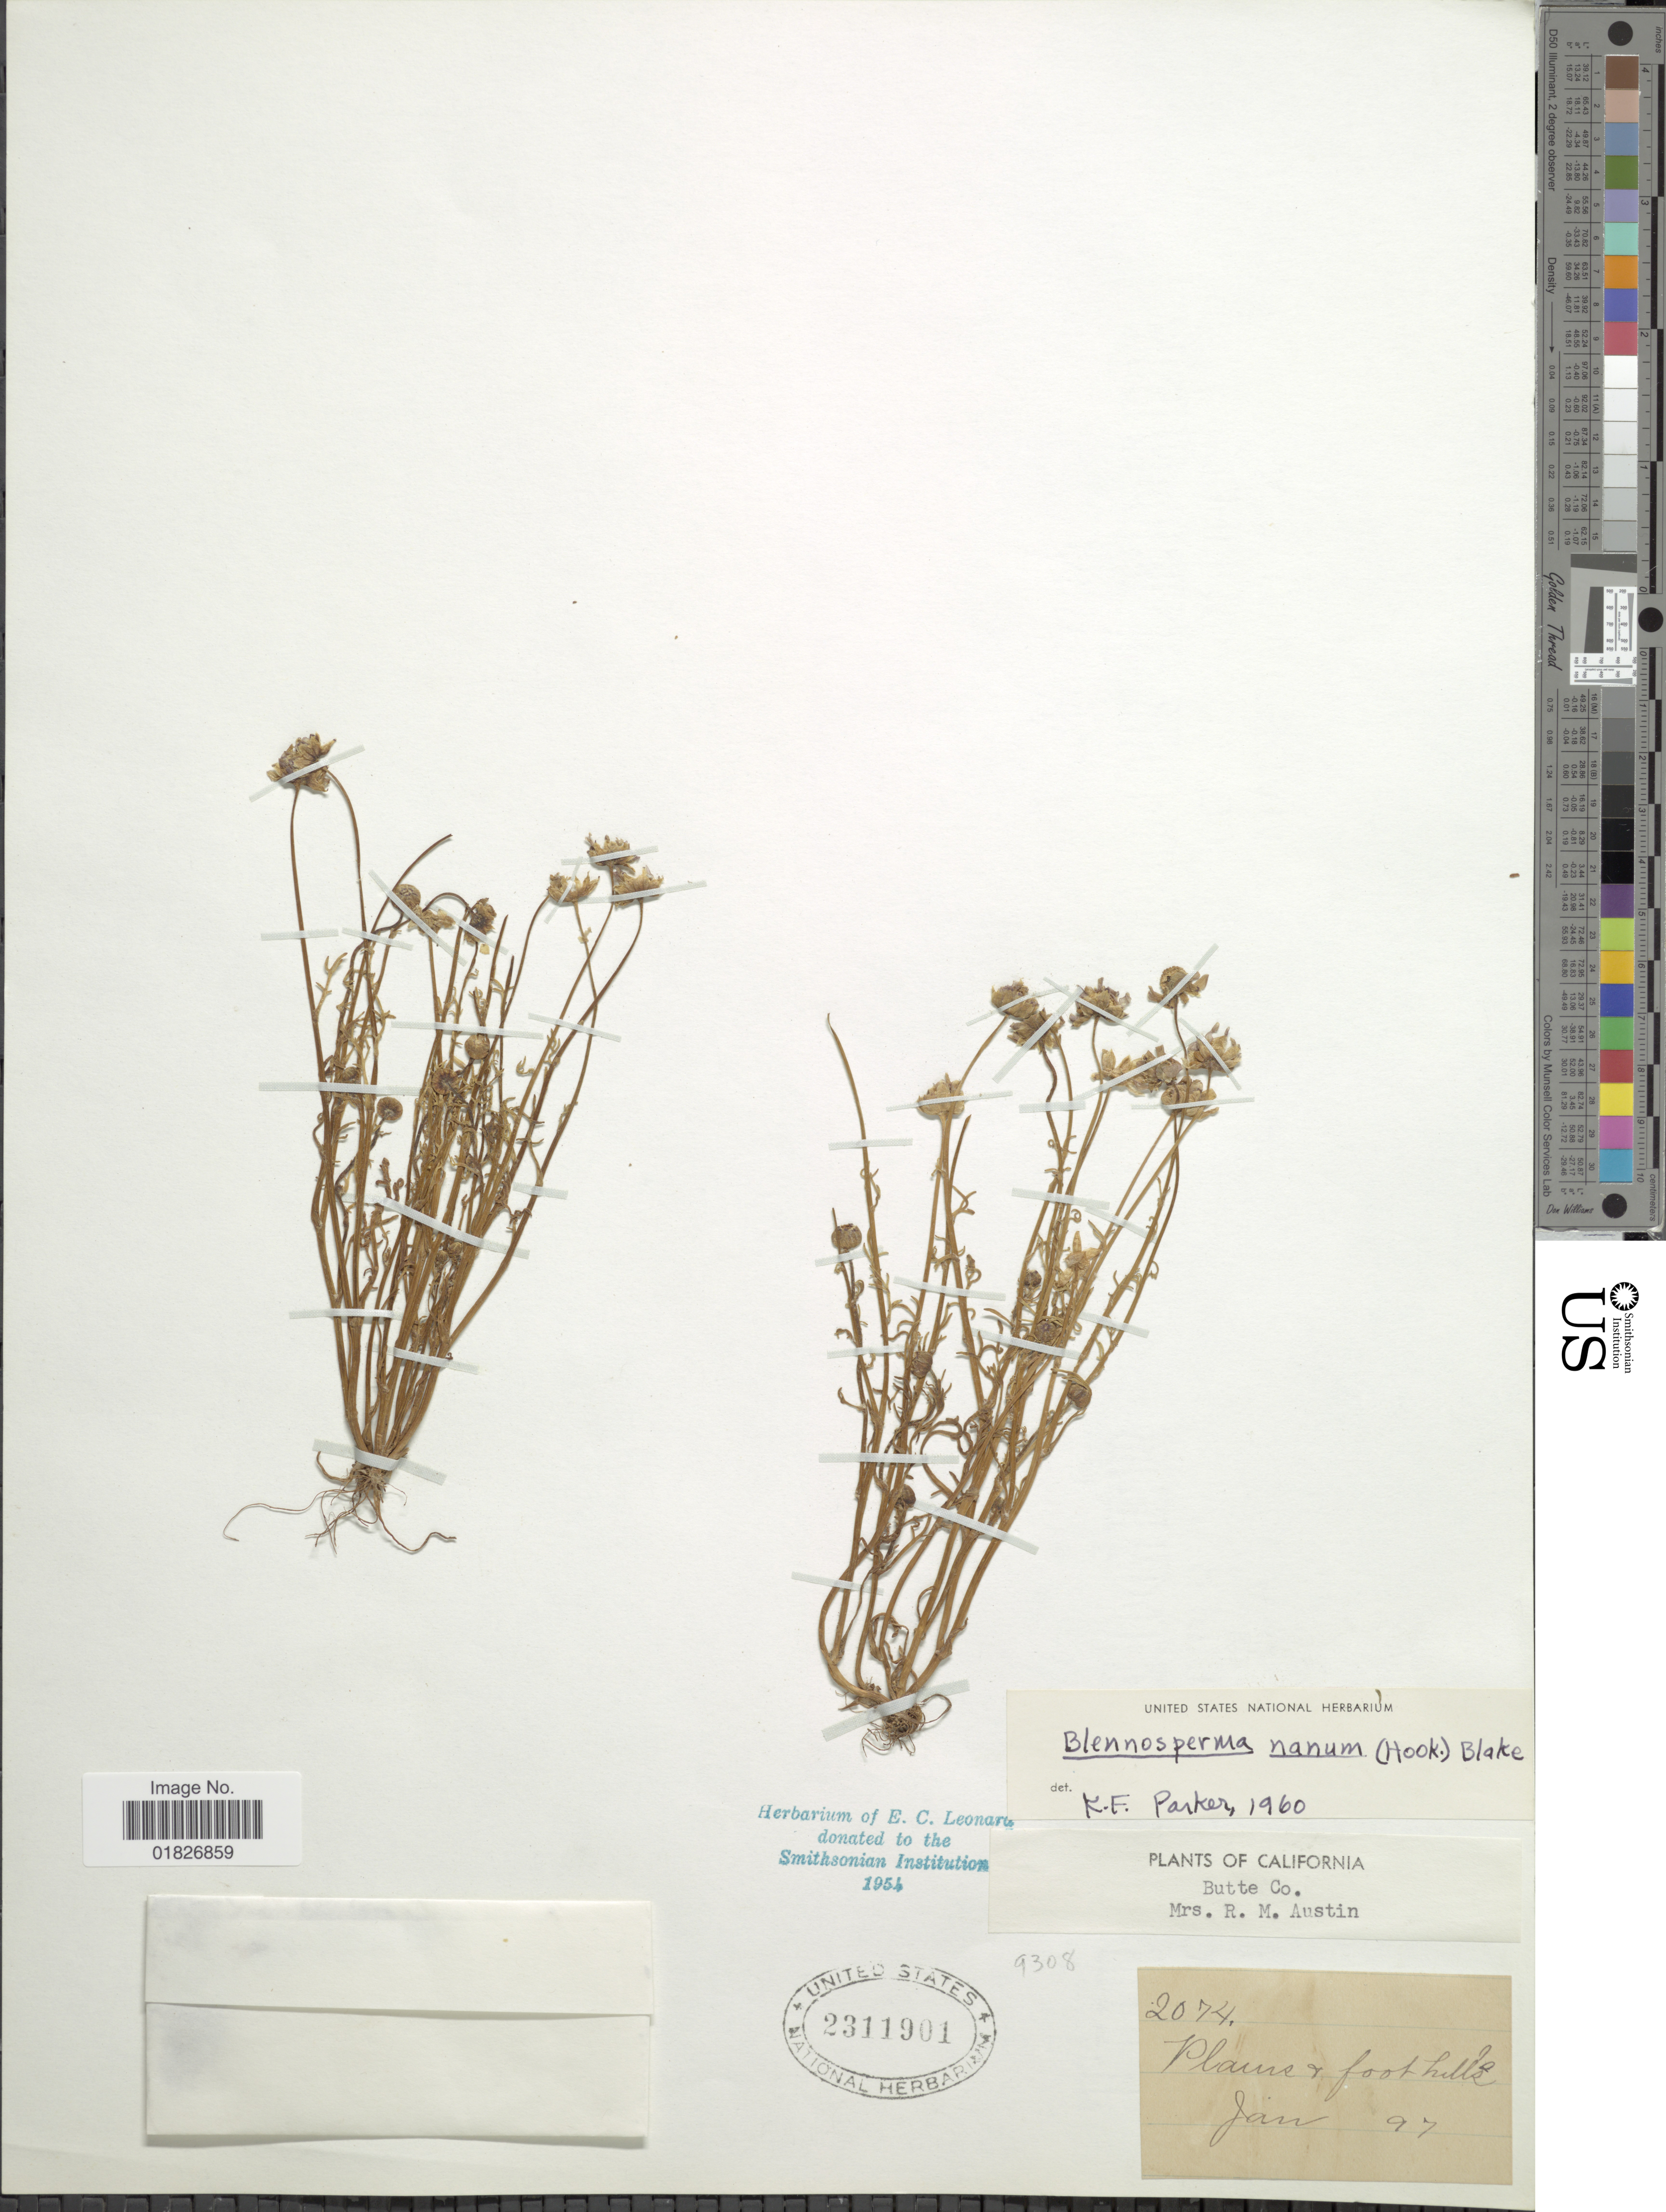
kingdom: Plantae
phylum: Tracheophyta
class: Magnoliopsida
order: Asterales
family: Asteraceae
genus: Blennosperma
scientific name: Blennosperma nanum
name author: (Hook.) S.F. Blake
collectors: R. Austin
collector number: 2074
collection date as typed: Transcribed d/m/y: /1/97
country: United States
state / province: California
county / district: Butte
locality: Butte Co.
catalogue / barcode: US 2311901